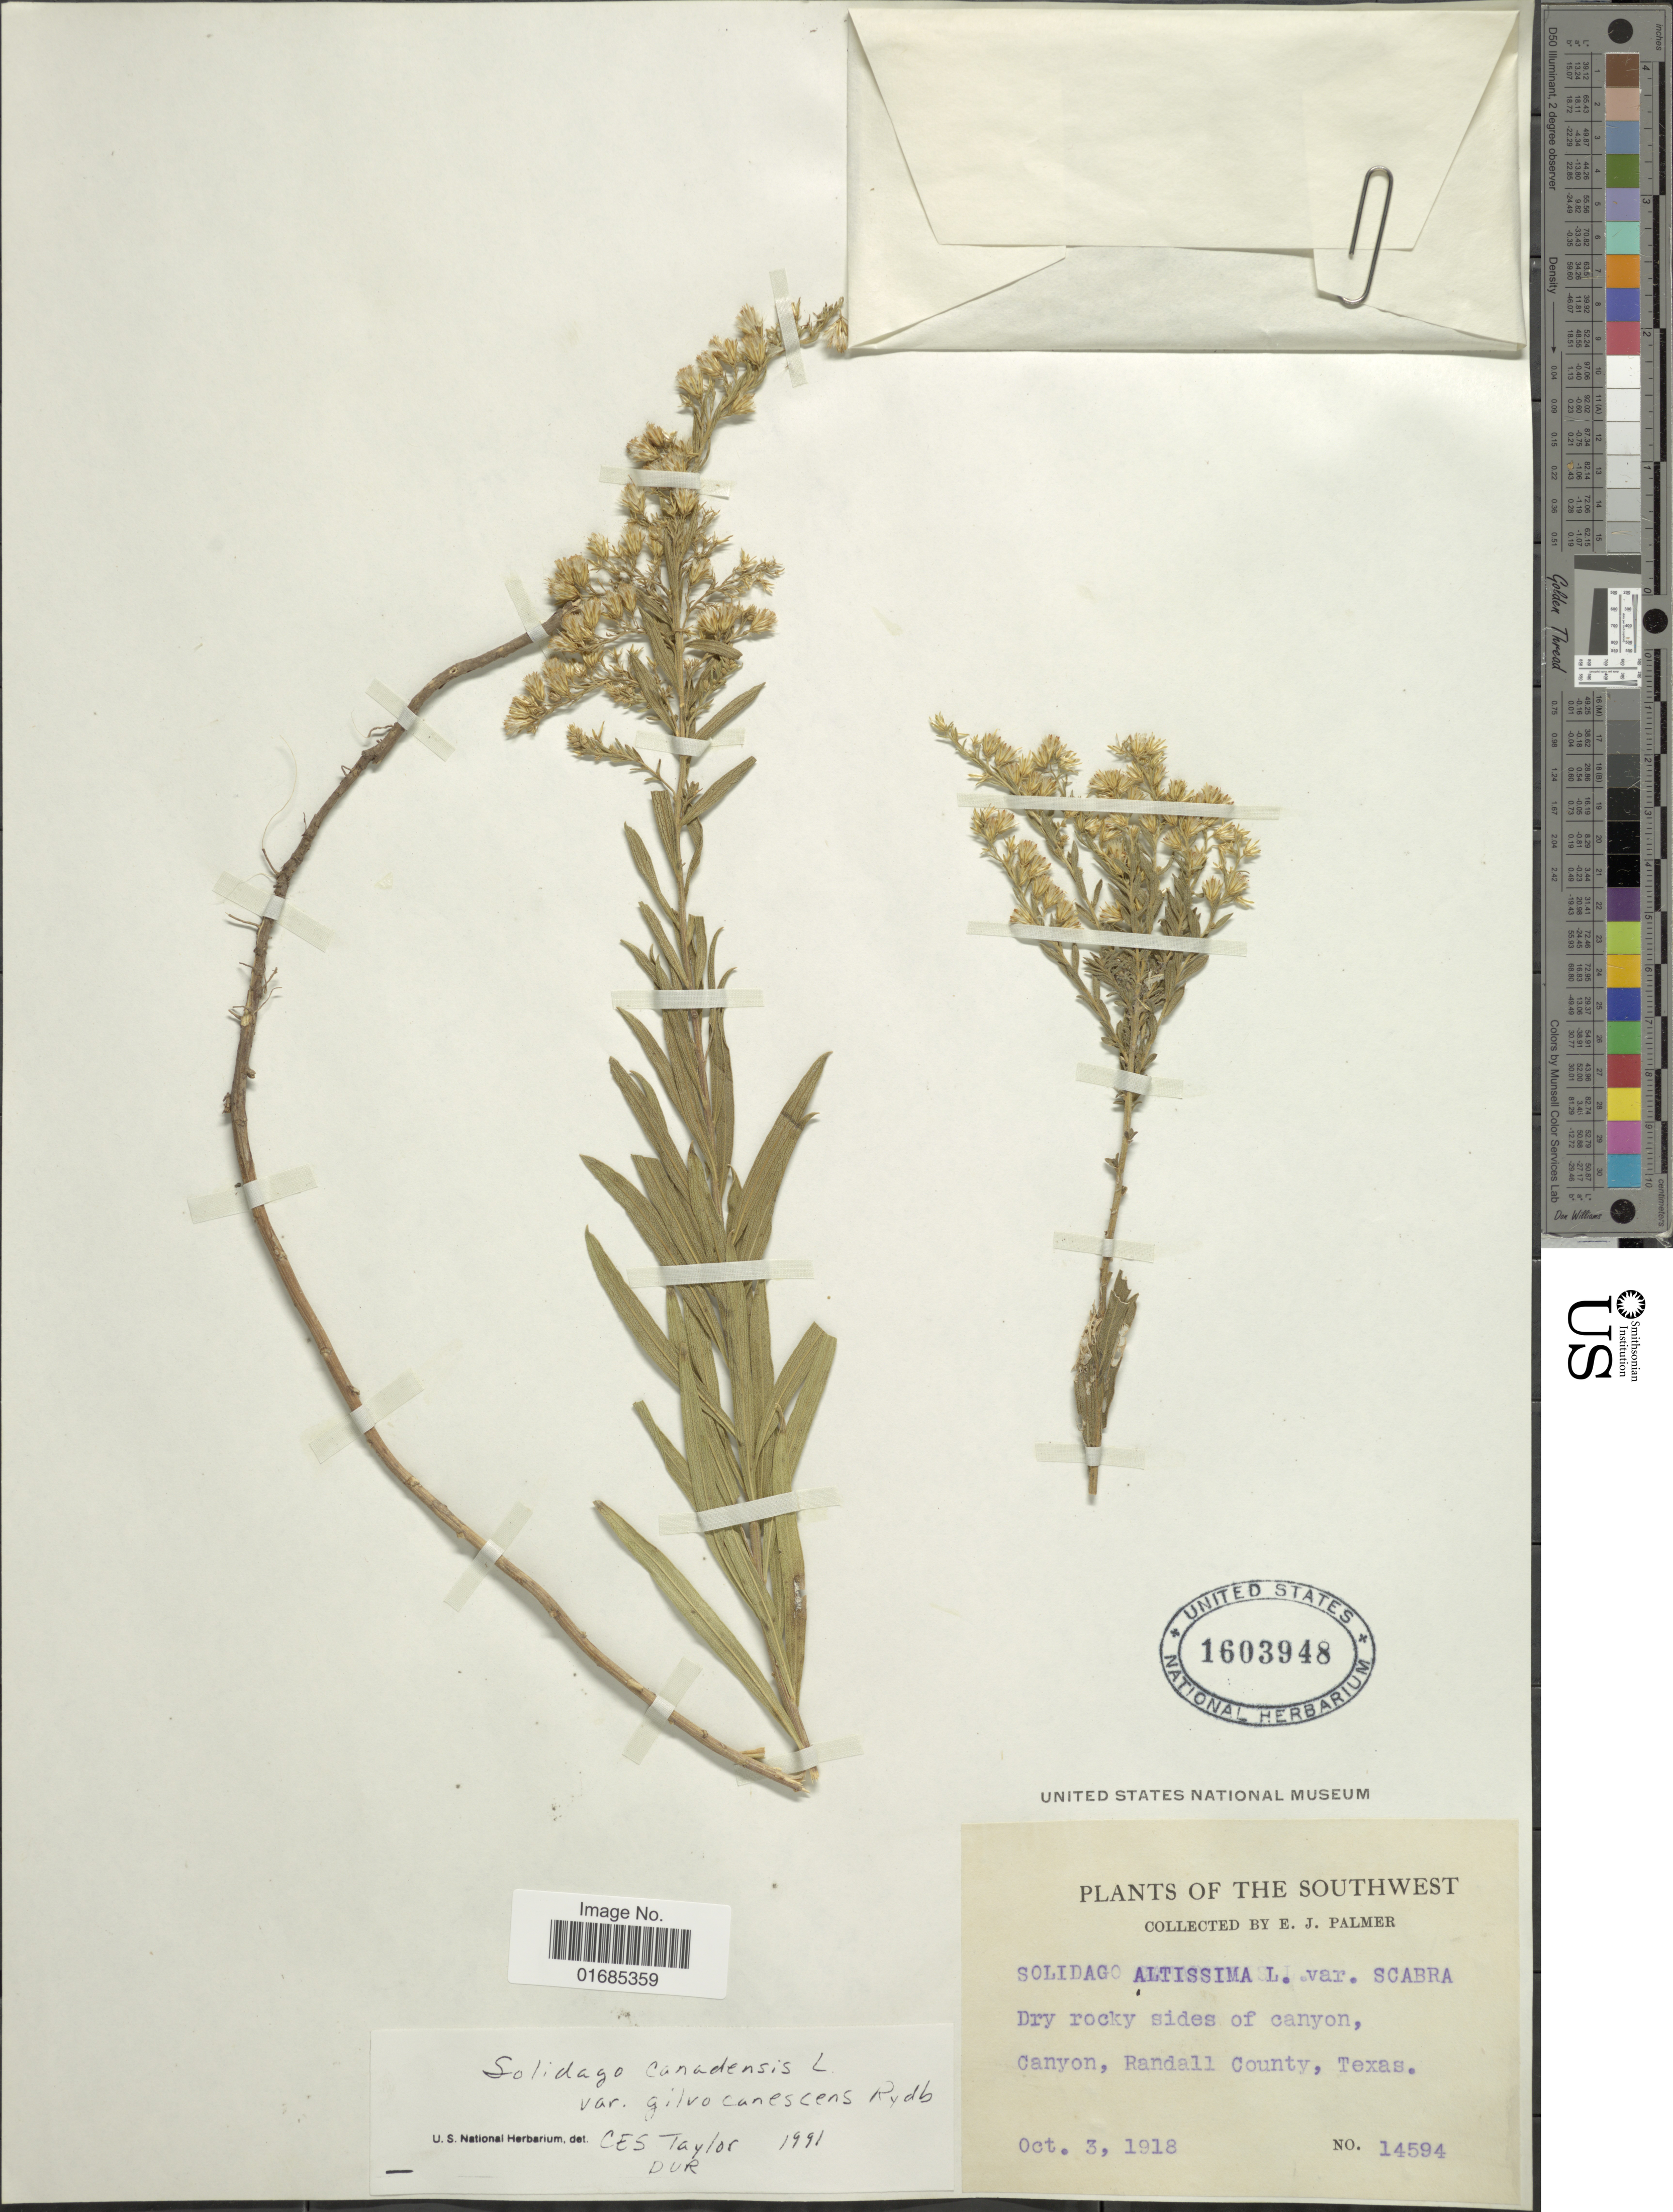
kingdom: Plantae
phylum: Tracheophyta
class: Magnoliopsida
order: Asterales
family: Asteraceae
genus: Solidago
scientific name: Solidago canadensis var. gilvocanescens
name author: Rydb.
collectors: E. J. Palmer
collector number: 14594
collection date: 1918-10-03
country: United States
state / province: Texas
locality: Southwest, dry rocky sides of canyon, Canyon, Randall County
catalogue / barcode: US 1603948